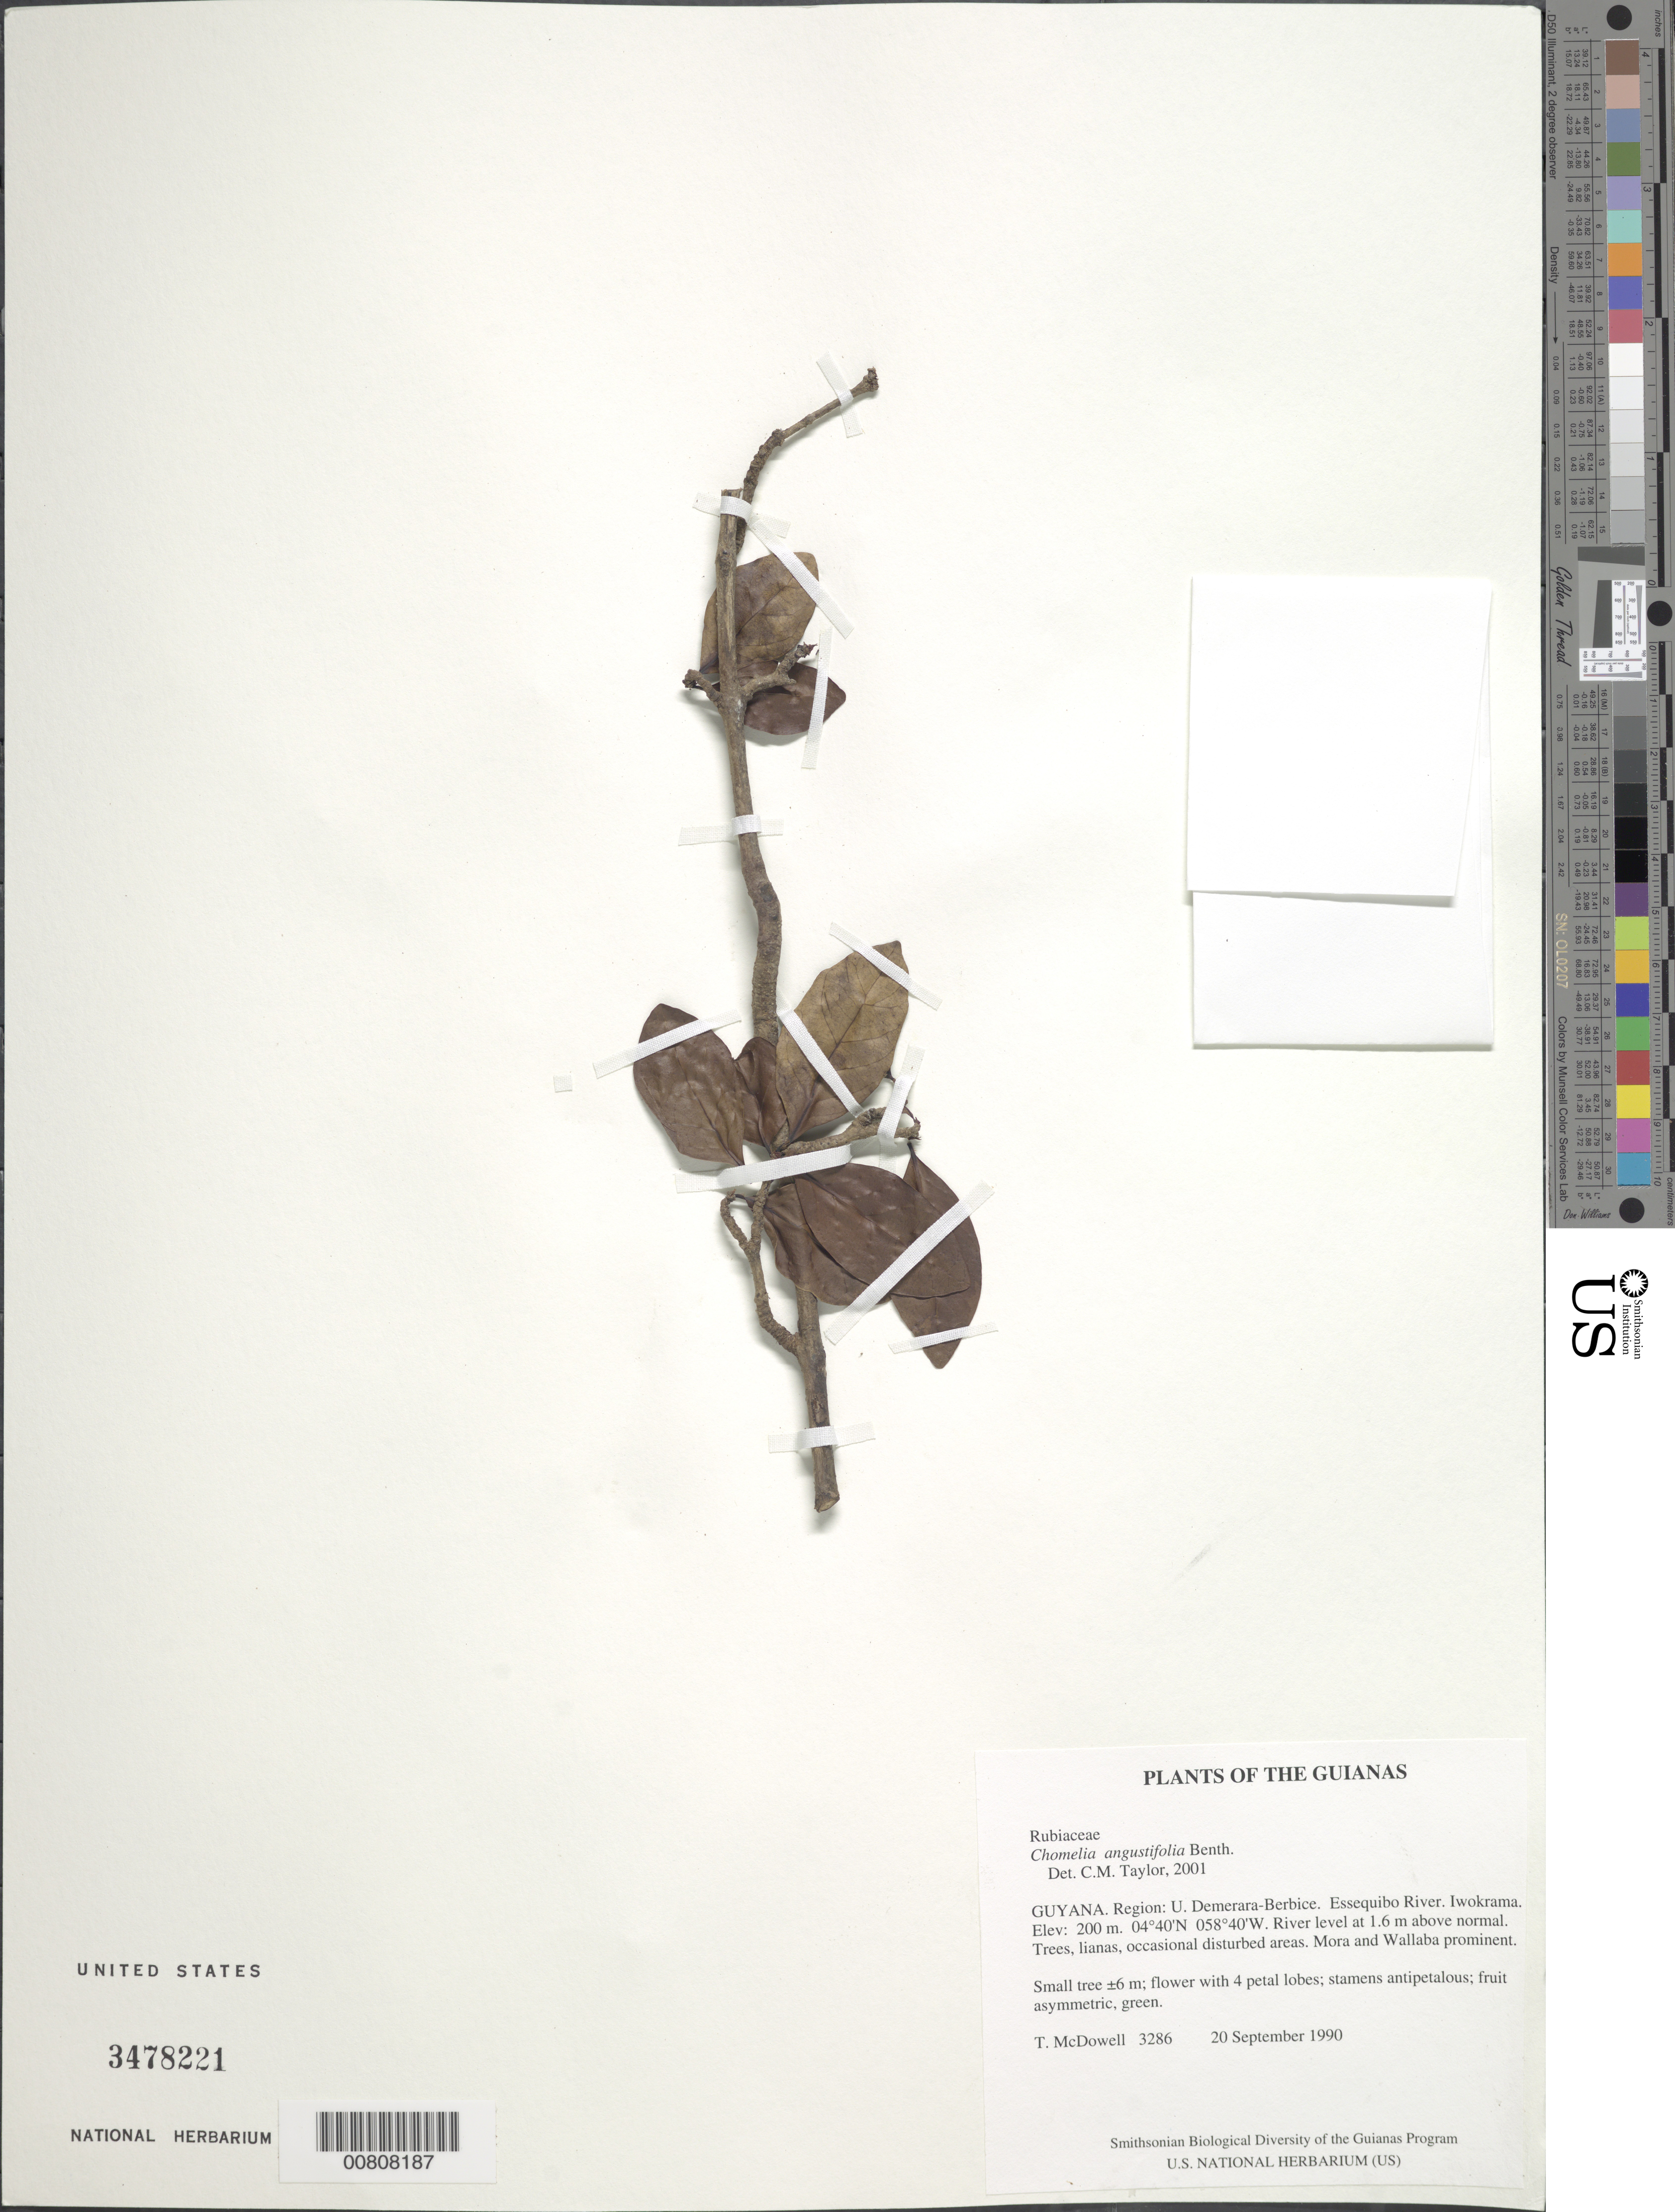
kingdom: Plantae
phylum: Tracheophyta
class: Magnoliopsida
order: Gentianales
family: Rubiaceae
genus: Chomelia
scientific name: Chomelia angustifolia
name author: Benth.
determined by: Taylor, Charlotte M.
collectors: T. McDowell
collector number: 3286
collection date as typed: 20 September 1990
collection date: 1990-09-20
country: Guyana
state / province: U. Demerara-Berbice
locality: Along Essequibo River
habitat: River flood marks at 1.6 m above present level. Trees, lianas, occasional disturbed areas. Mora and Wallaba prominent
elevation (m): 60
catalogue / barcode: US 3478221